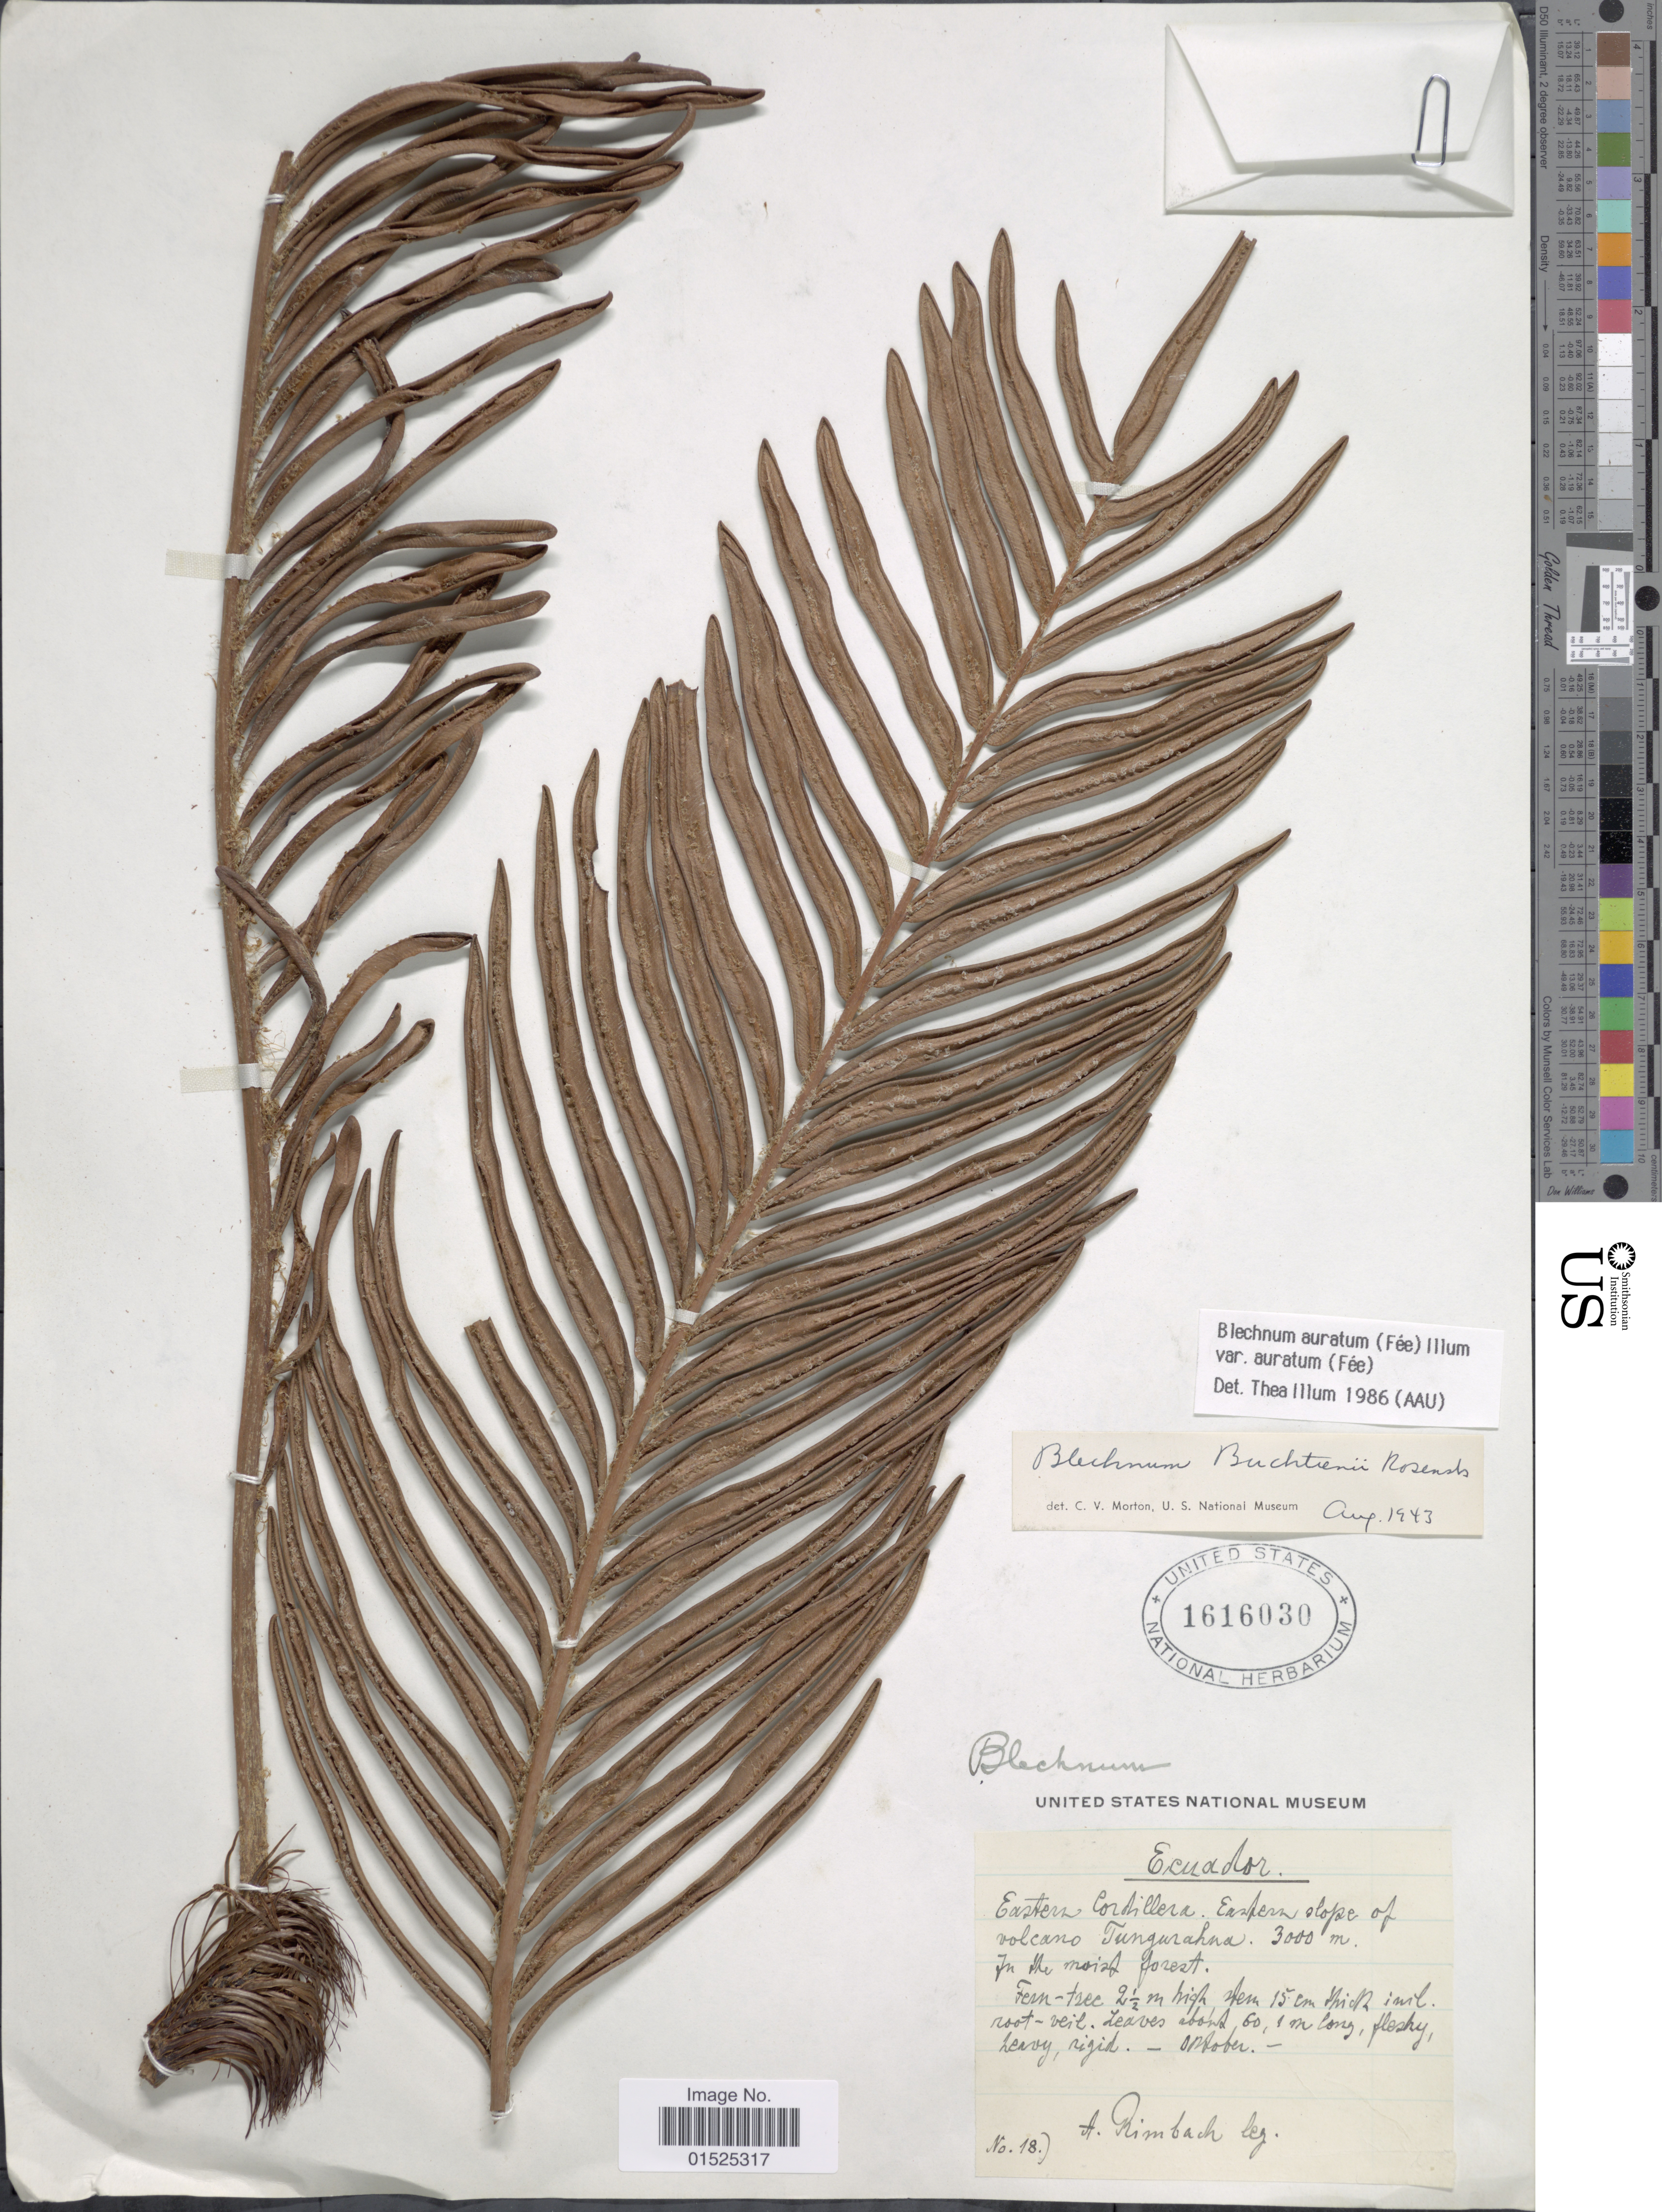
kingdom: Plantae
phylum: Tracheophyta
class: Polypodiopsida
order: Polypodiales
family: Blechnaceae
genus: Blechnum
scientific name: Blechnum auratum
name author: (Fée) R.M. Tryon & Stolze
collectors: A. Rimbach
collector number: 18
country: Ecuador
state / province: Tungurahua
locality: Eastern Cordillera, eastern slope of volcano, in the moist forest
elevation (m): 3000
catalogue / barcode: US 1616030